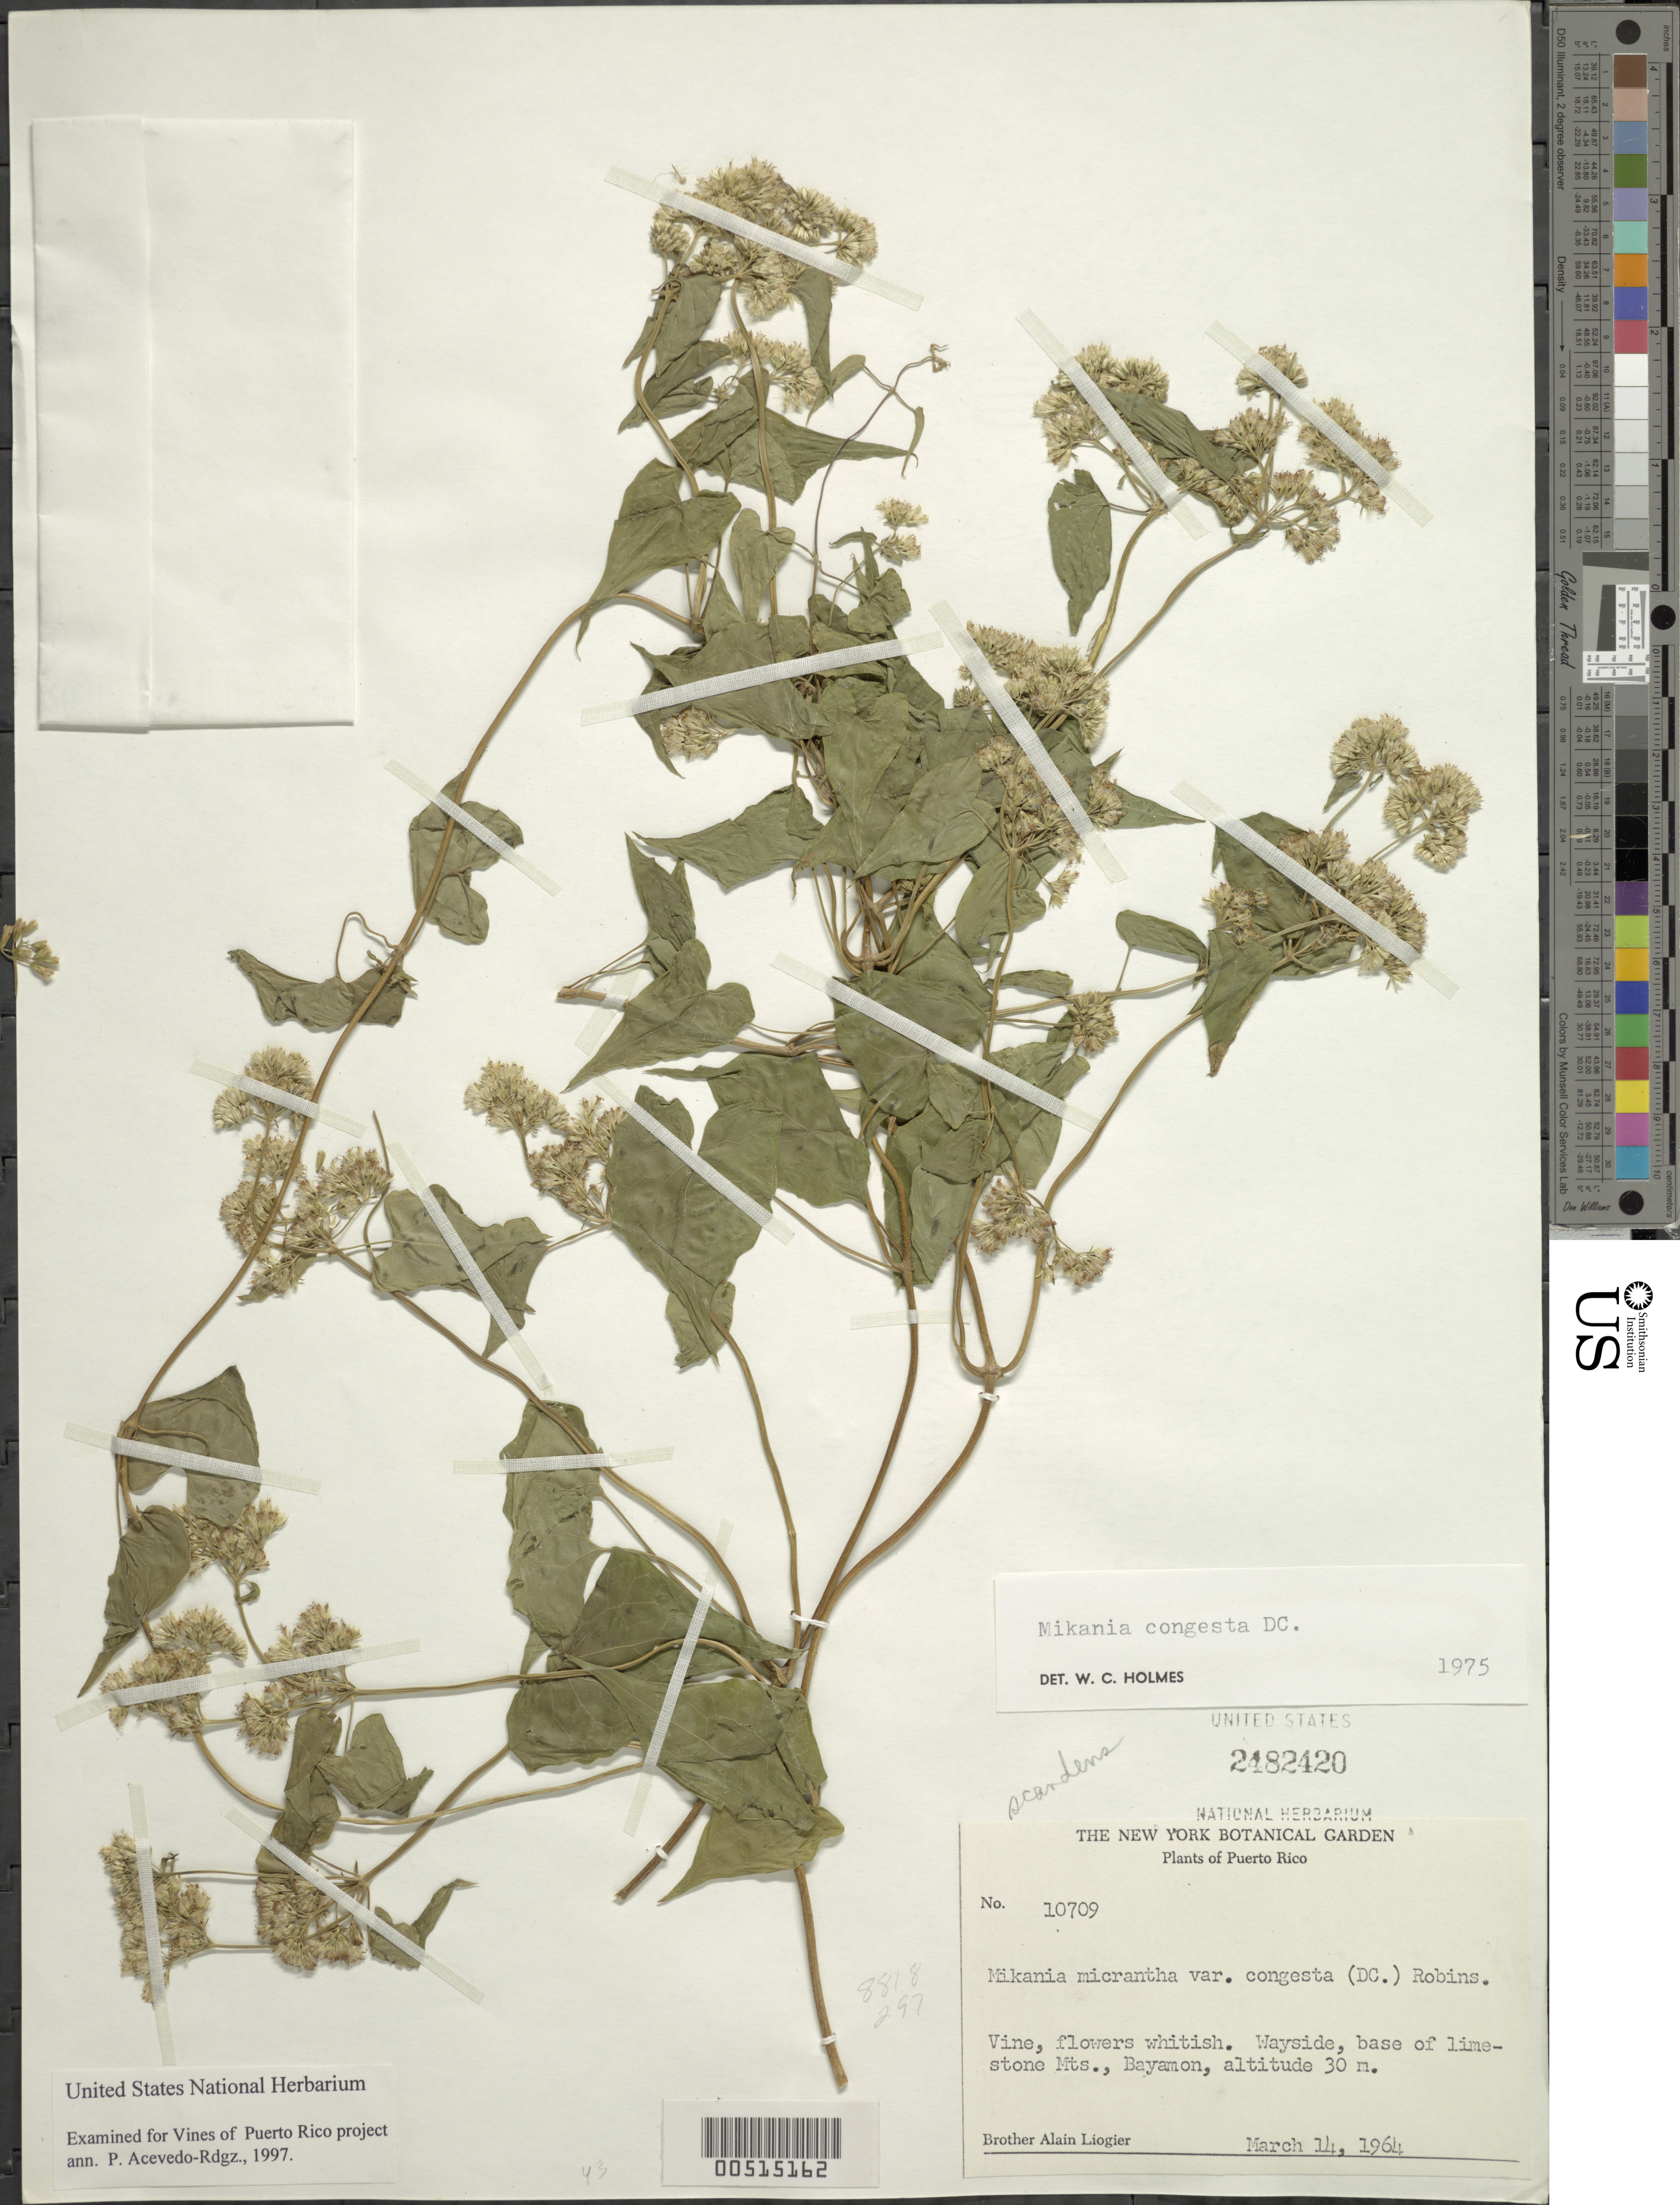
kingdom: Plantae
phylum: Tracheophyta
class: Magnoliopsida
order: Asterales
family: Asteraceae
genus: Mikania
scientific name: Mikania congesta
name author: DC.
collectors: A. H. Liogier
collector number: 10709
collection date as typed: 14 Mar 1964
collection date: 1964-03-14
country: Puerto Rico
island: Greater Antilles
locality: Bayamon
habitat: Wayside, base of limestone mts.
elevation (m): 30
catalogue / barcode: US 2482420